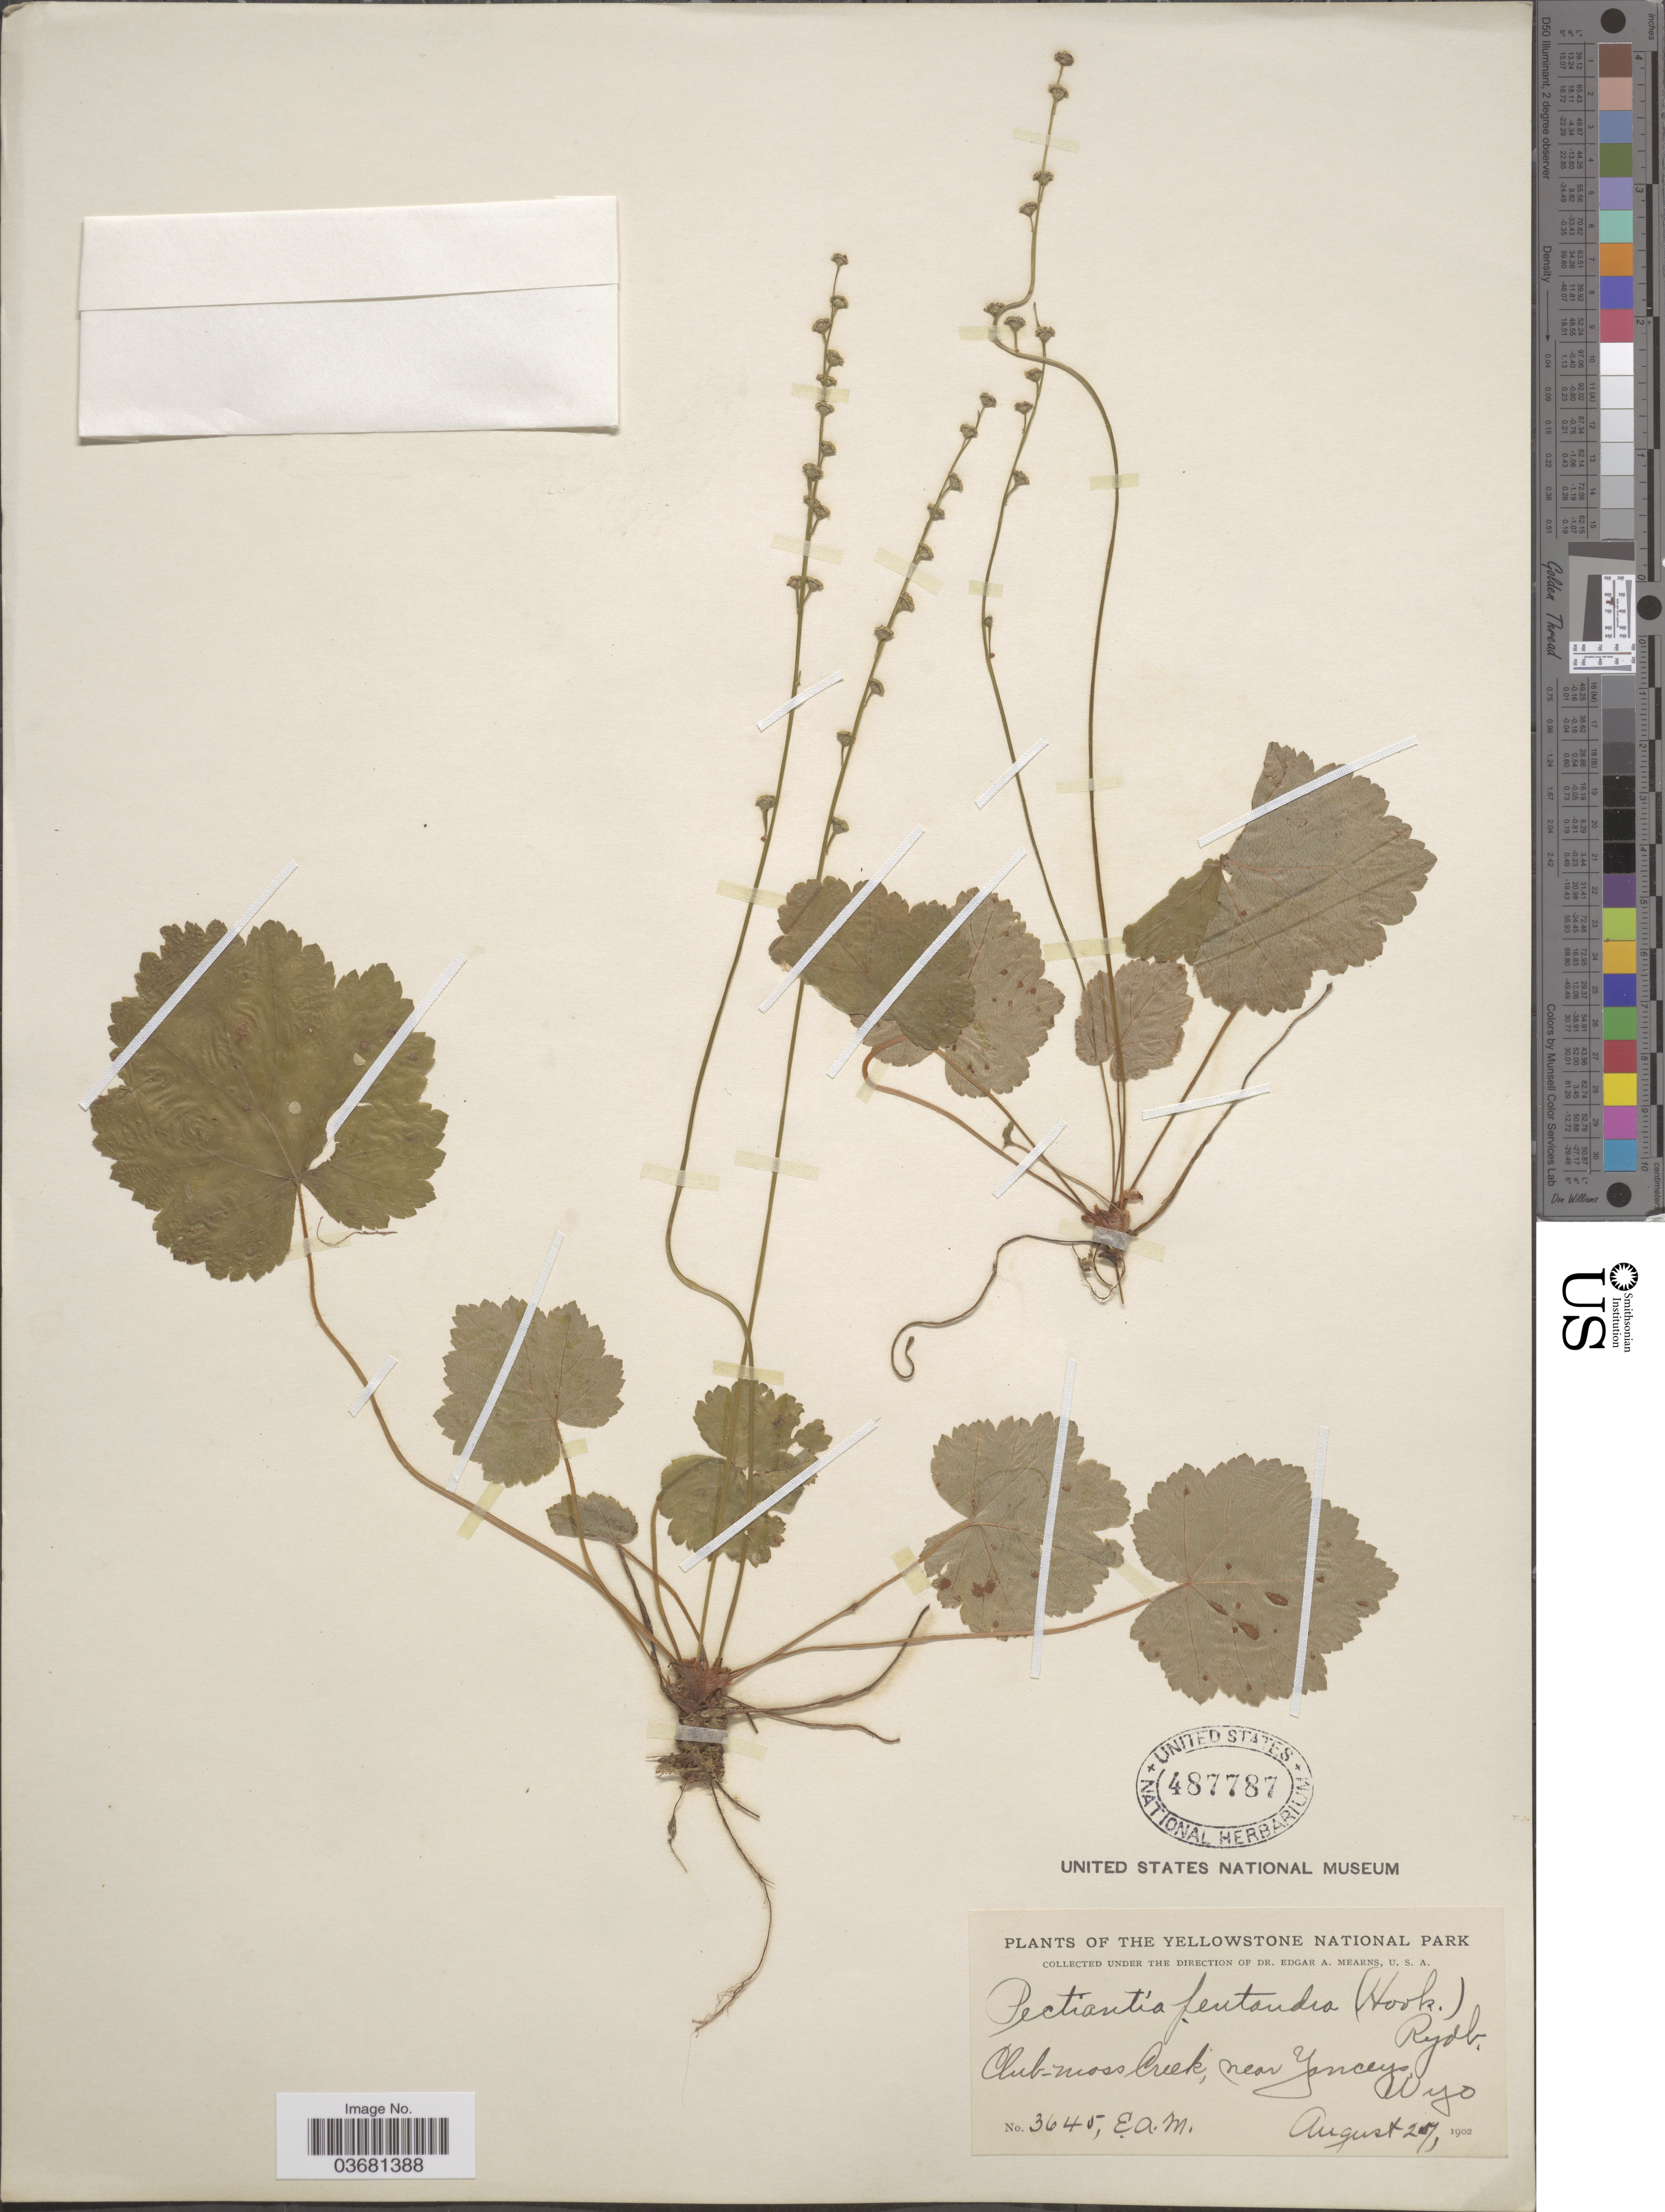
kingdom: Plantae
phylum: Tracheophyta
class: Magnoliopsida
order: Saxifragales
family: Saxifragaceae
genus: Mitella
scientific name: Mitella pentandra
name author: Hook.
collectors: E. A. Mearns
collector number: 3645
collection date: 1902-08-27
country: United States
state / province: Wyoming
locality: The Yellowstone National Park. Club-moss Creek, near Yanceys.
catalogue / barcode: US 487787